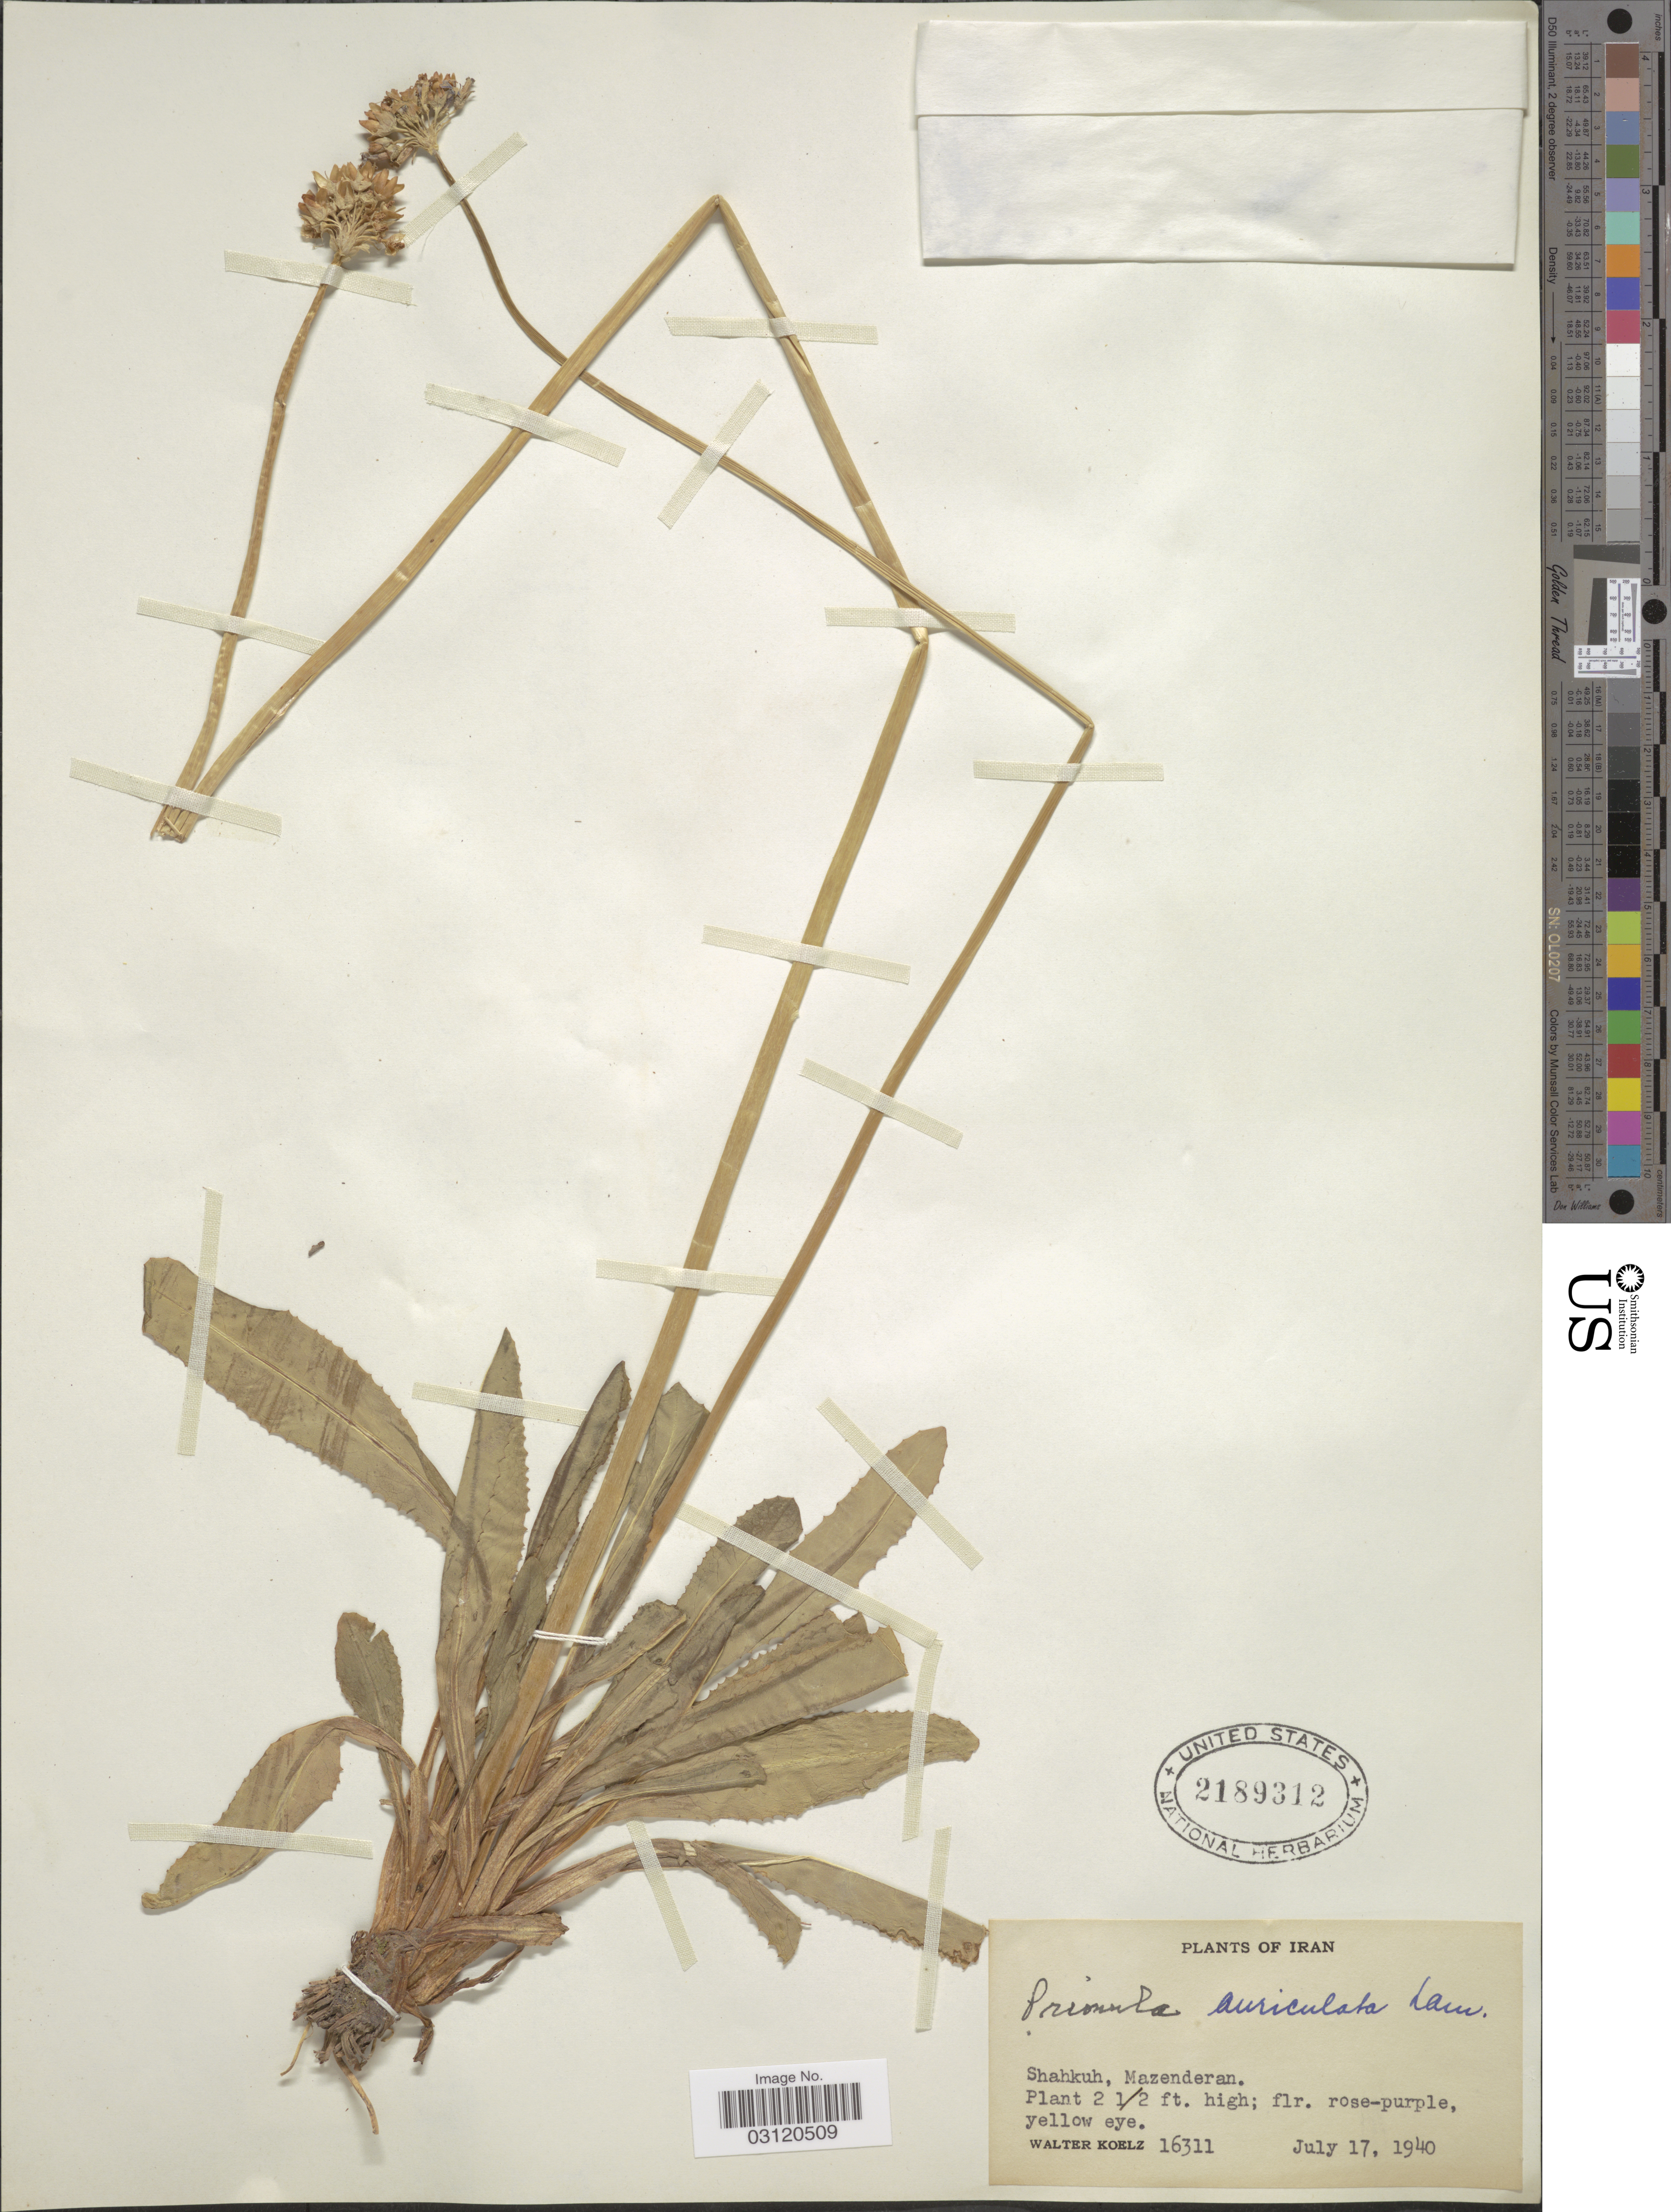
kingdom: Plantae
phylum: Tracheophyta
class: Magnoliopsida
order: Ericales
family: Primulaceae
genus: Primula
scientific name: Primula auriculata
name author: Lam.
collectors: W. N. Koelz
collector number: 16311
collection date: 1940-07-17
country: Iran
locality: Shahkuh, Mazenderan.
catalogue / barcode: US 2189312